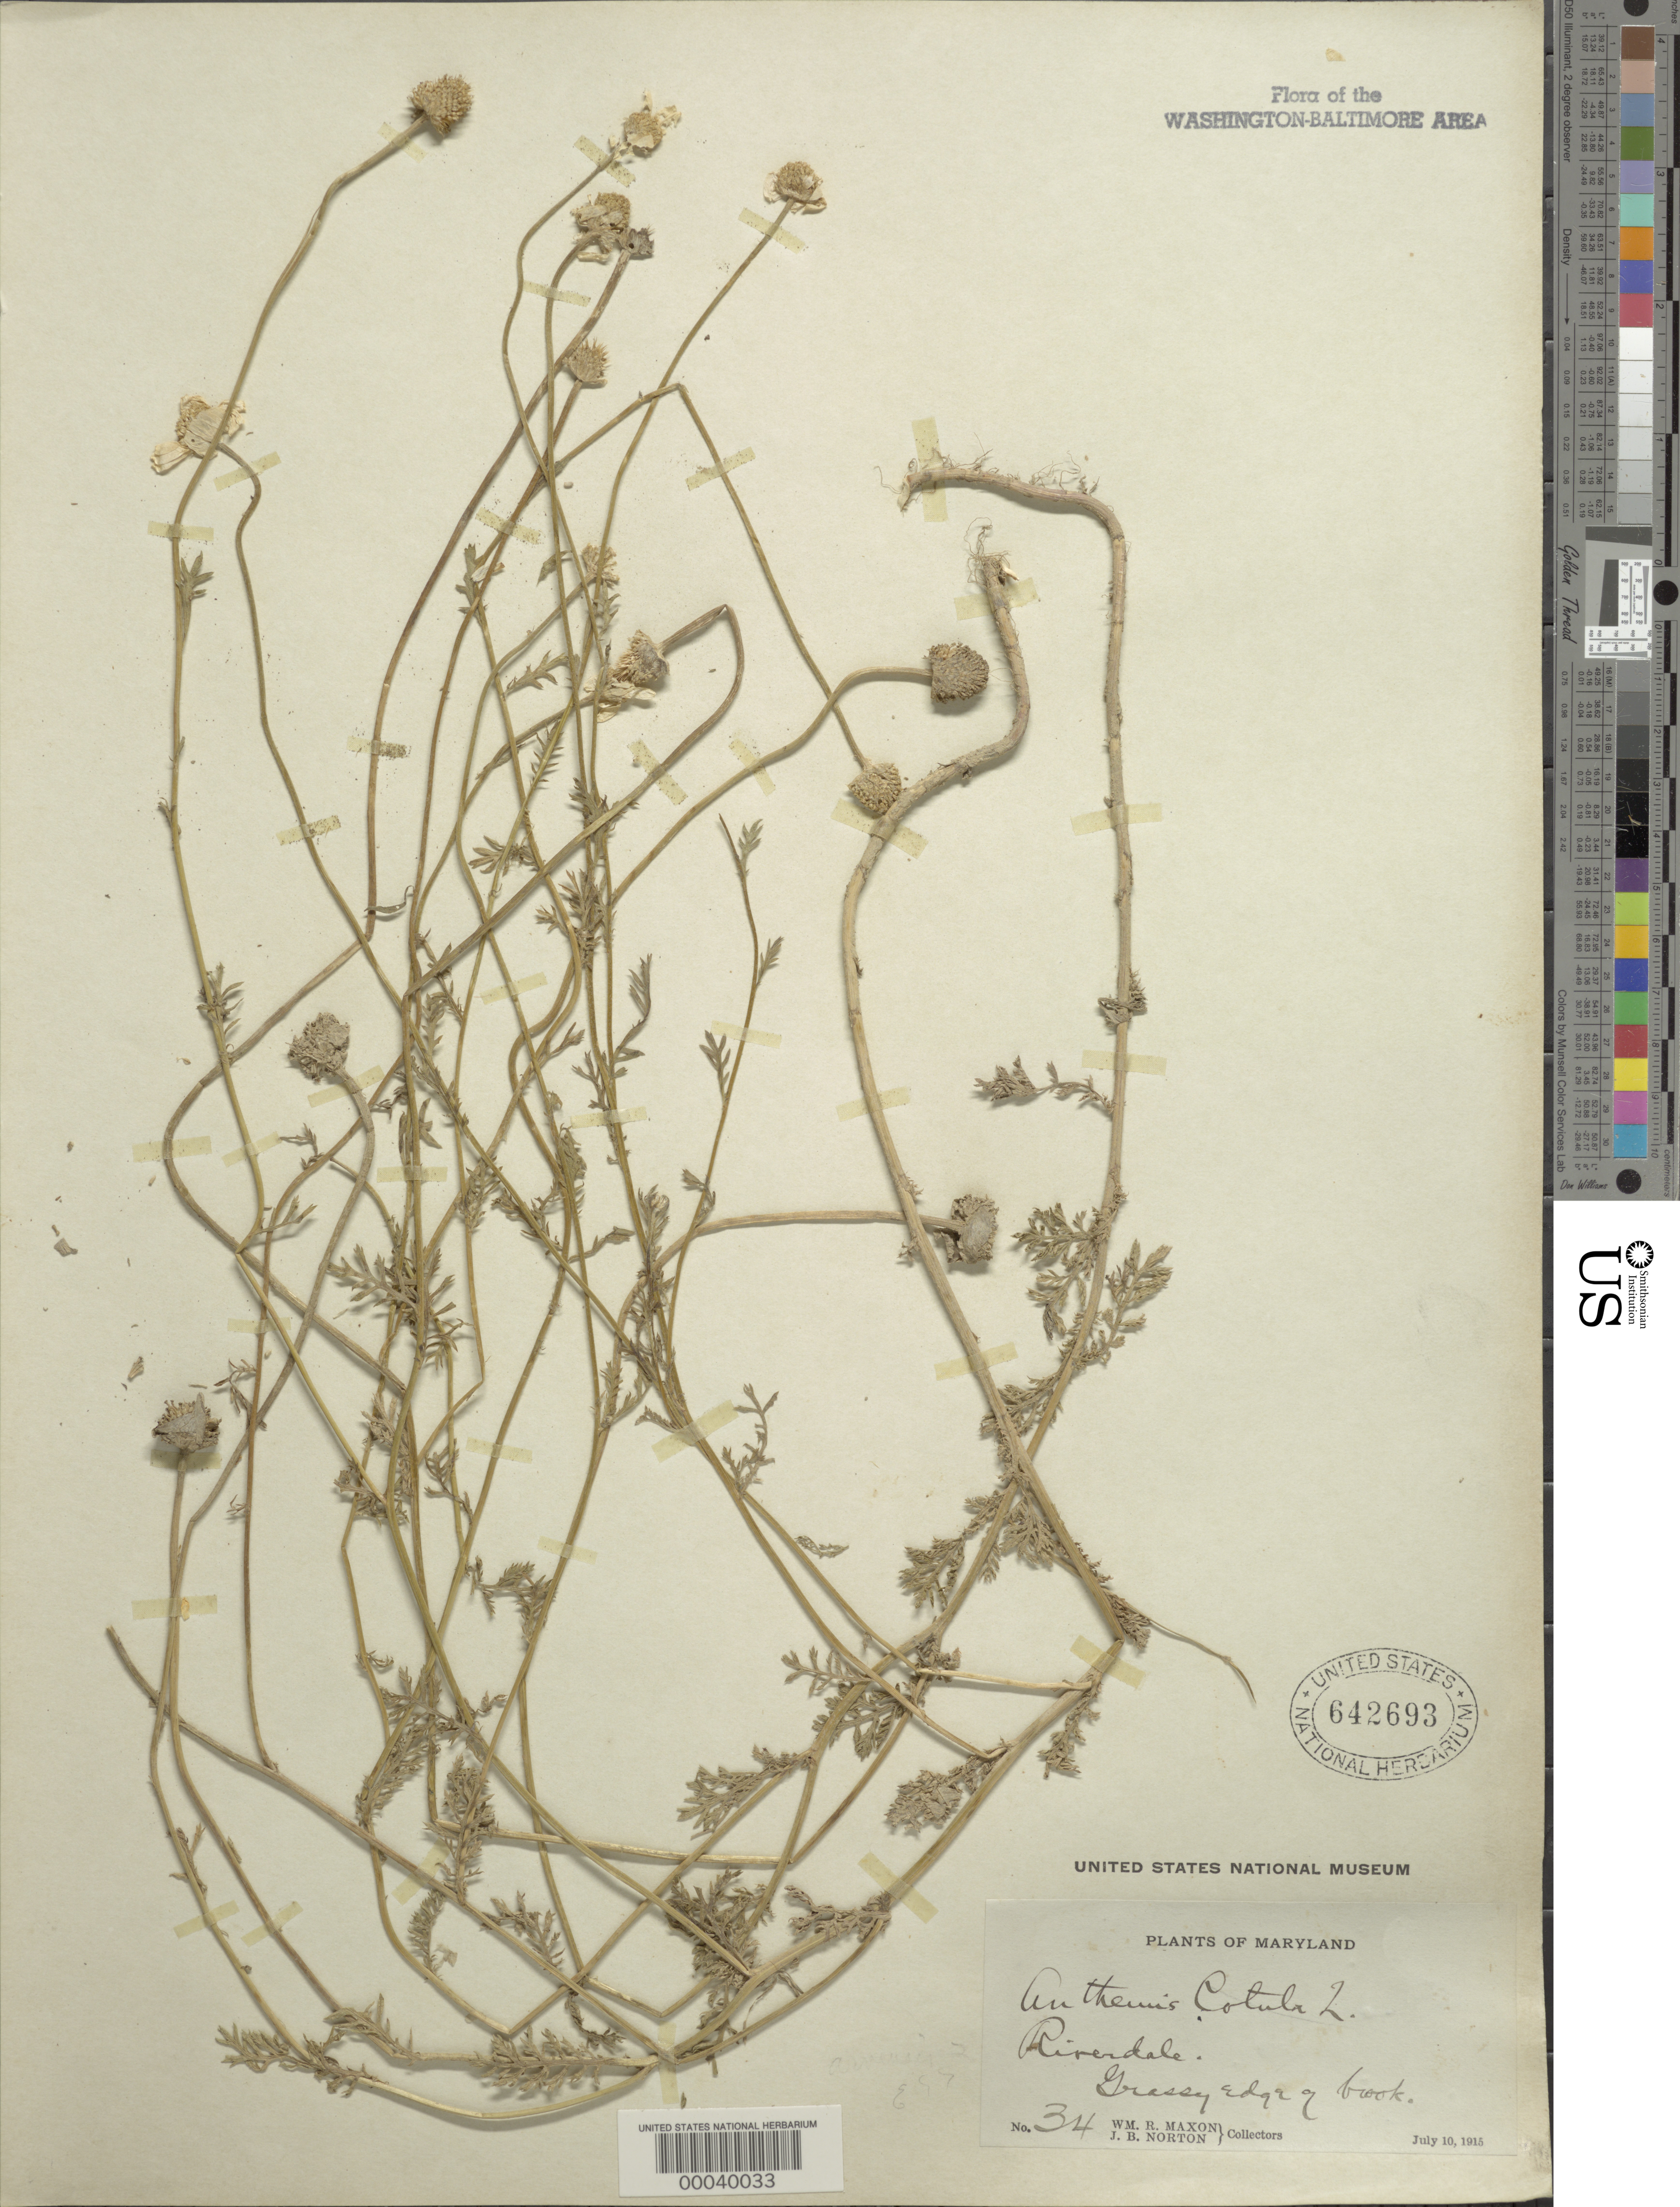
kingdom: Plantae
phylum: Tracheophyta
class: Magnoliopsida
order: Asterales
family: Asteraceae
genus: Anthemis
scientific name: Anthemis cotula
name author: L.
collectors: W. R. Maxon & J. Norton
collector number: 34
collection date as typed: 10 Jul 1915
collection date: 1915-07-10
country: United States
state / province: Maryland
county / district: Prince George's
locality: Riverdale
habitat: Edge of brook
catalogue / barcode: US 642693